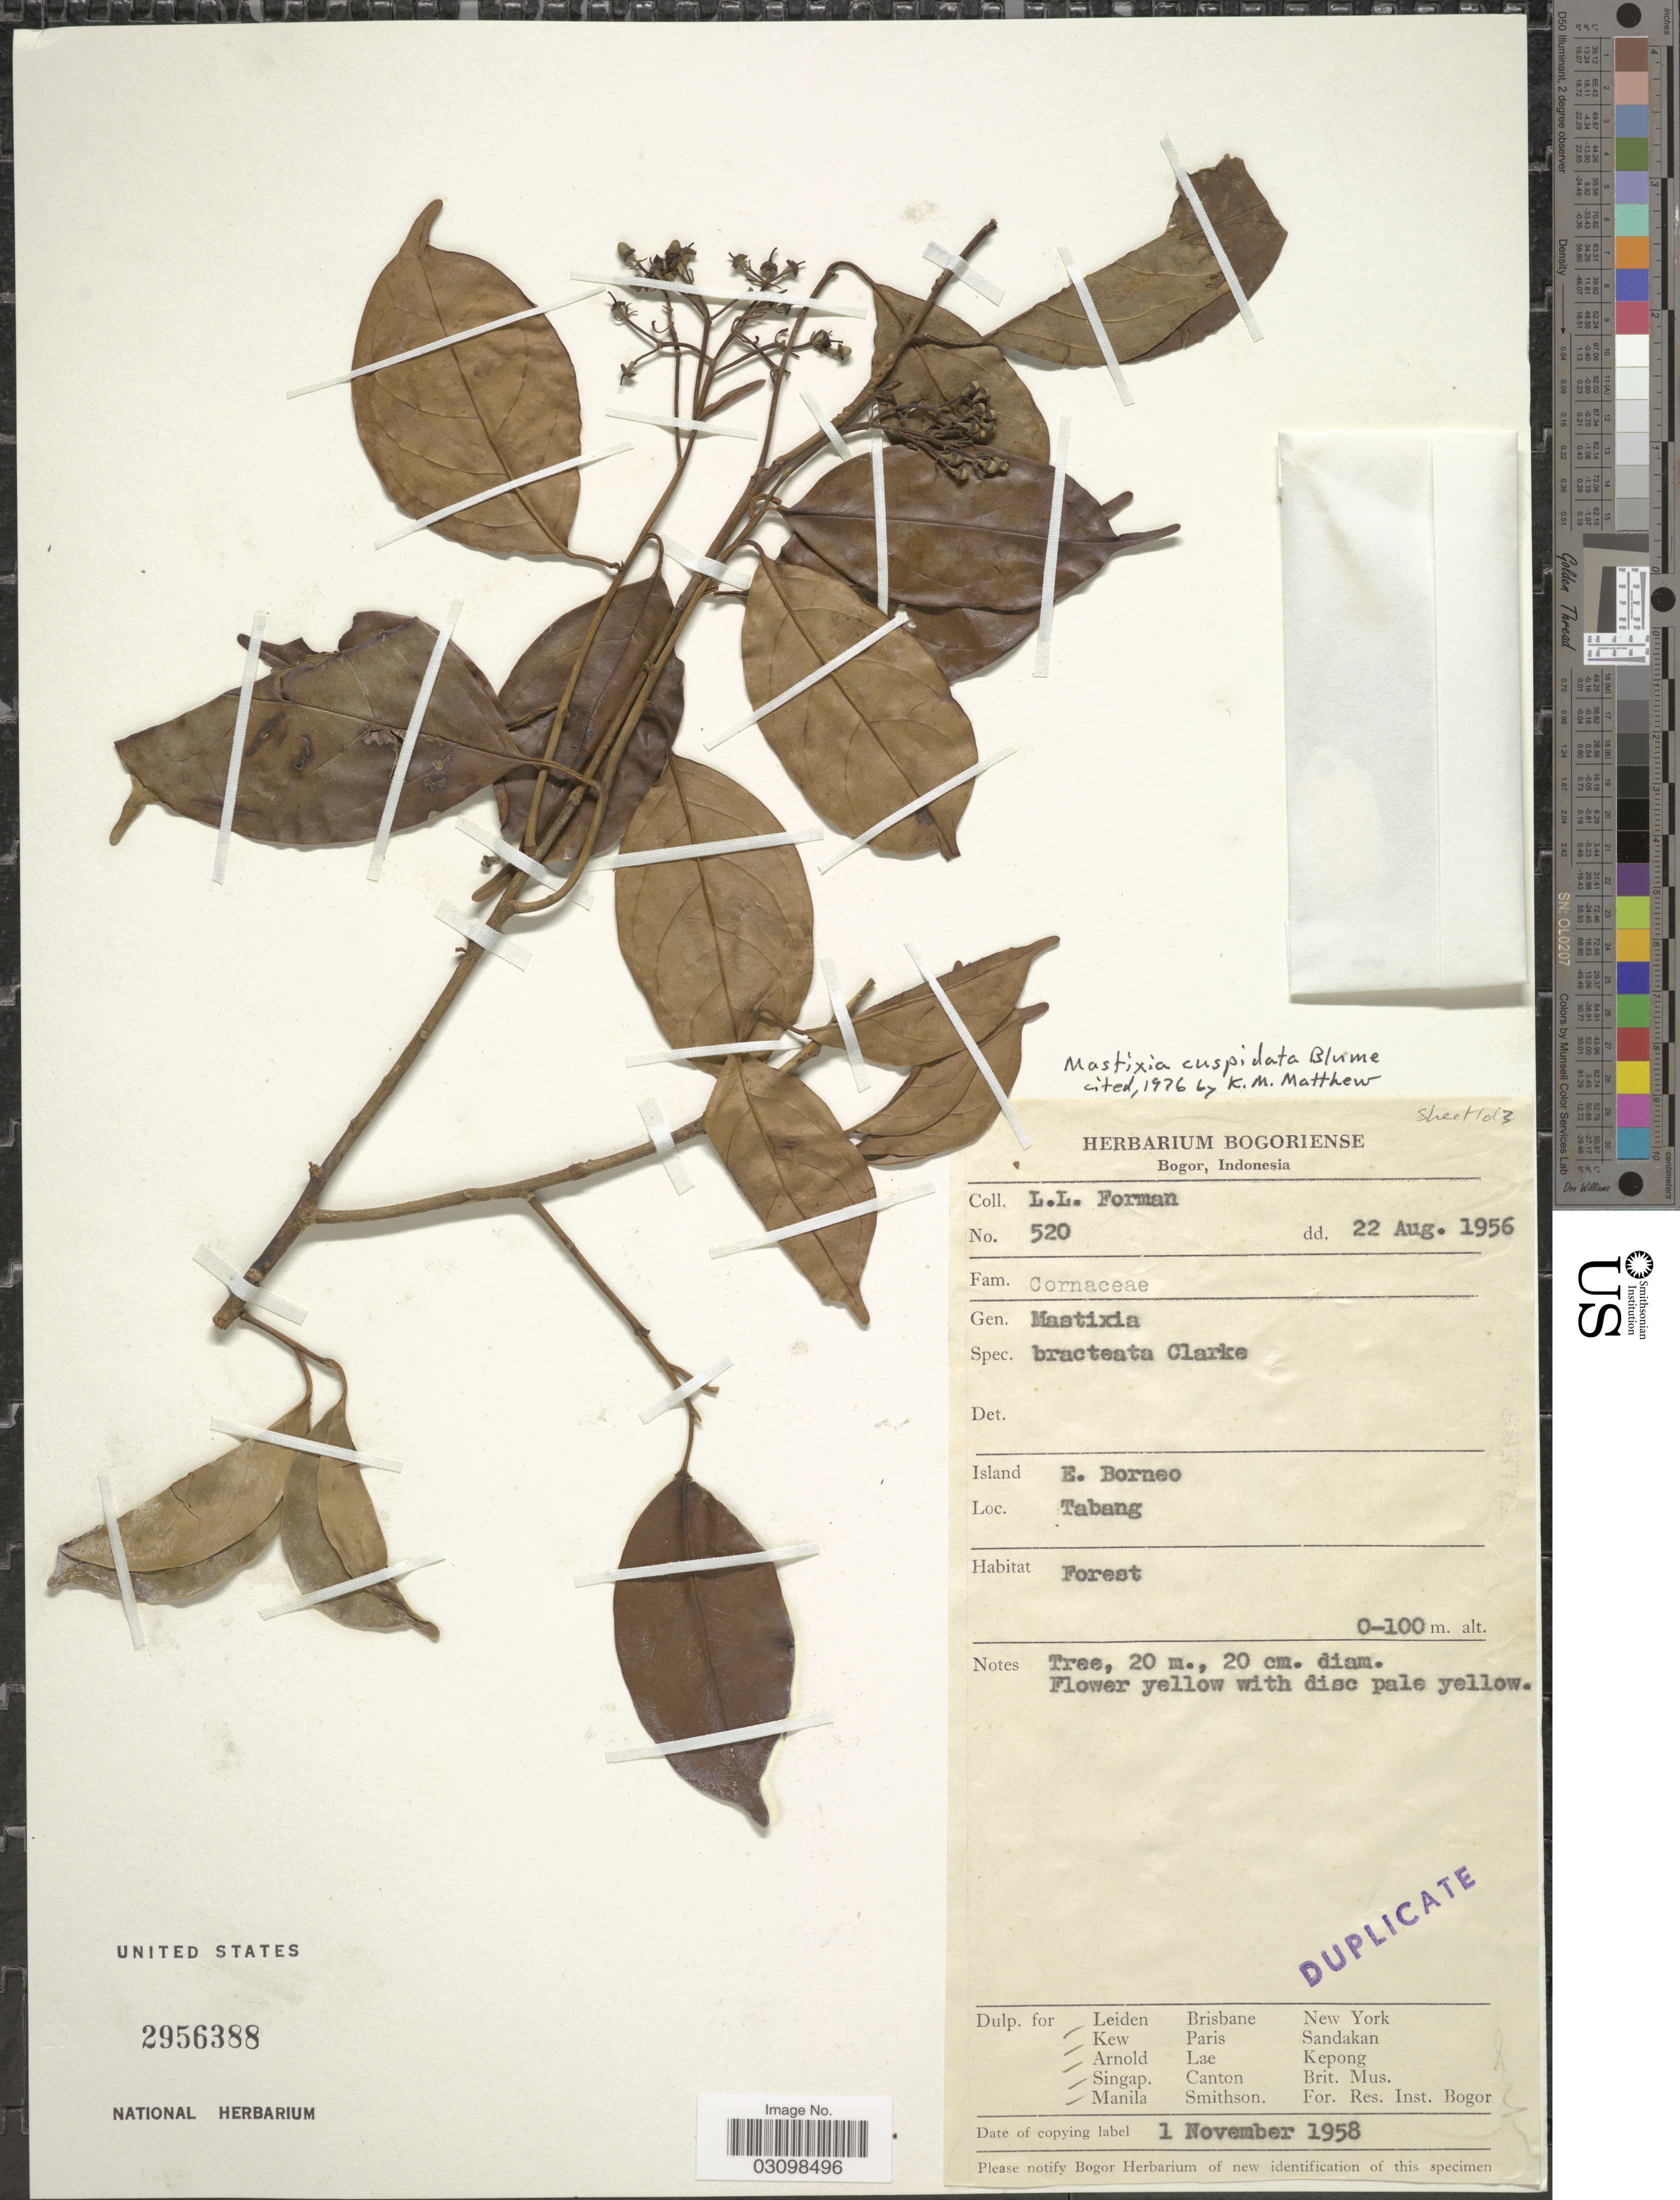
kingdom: Plantae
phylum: Tracheophyta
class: Magnoliopsida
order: Cornales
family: Nyssaceae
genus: Mastixia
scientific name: Mastixia cuspidata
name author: Blume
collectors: L. Forman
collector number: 520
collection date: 1956-08-22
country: Indonesia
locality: Island E. Borneo, Tabang.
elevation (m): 0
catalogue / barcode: US 2956388